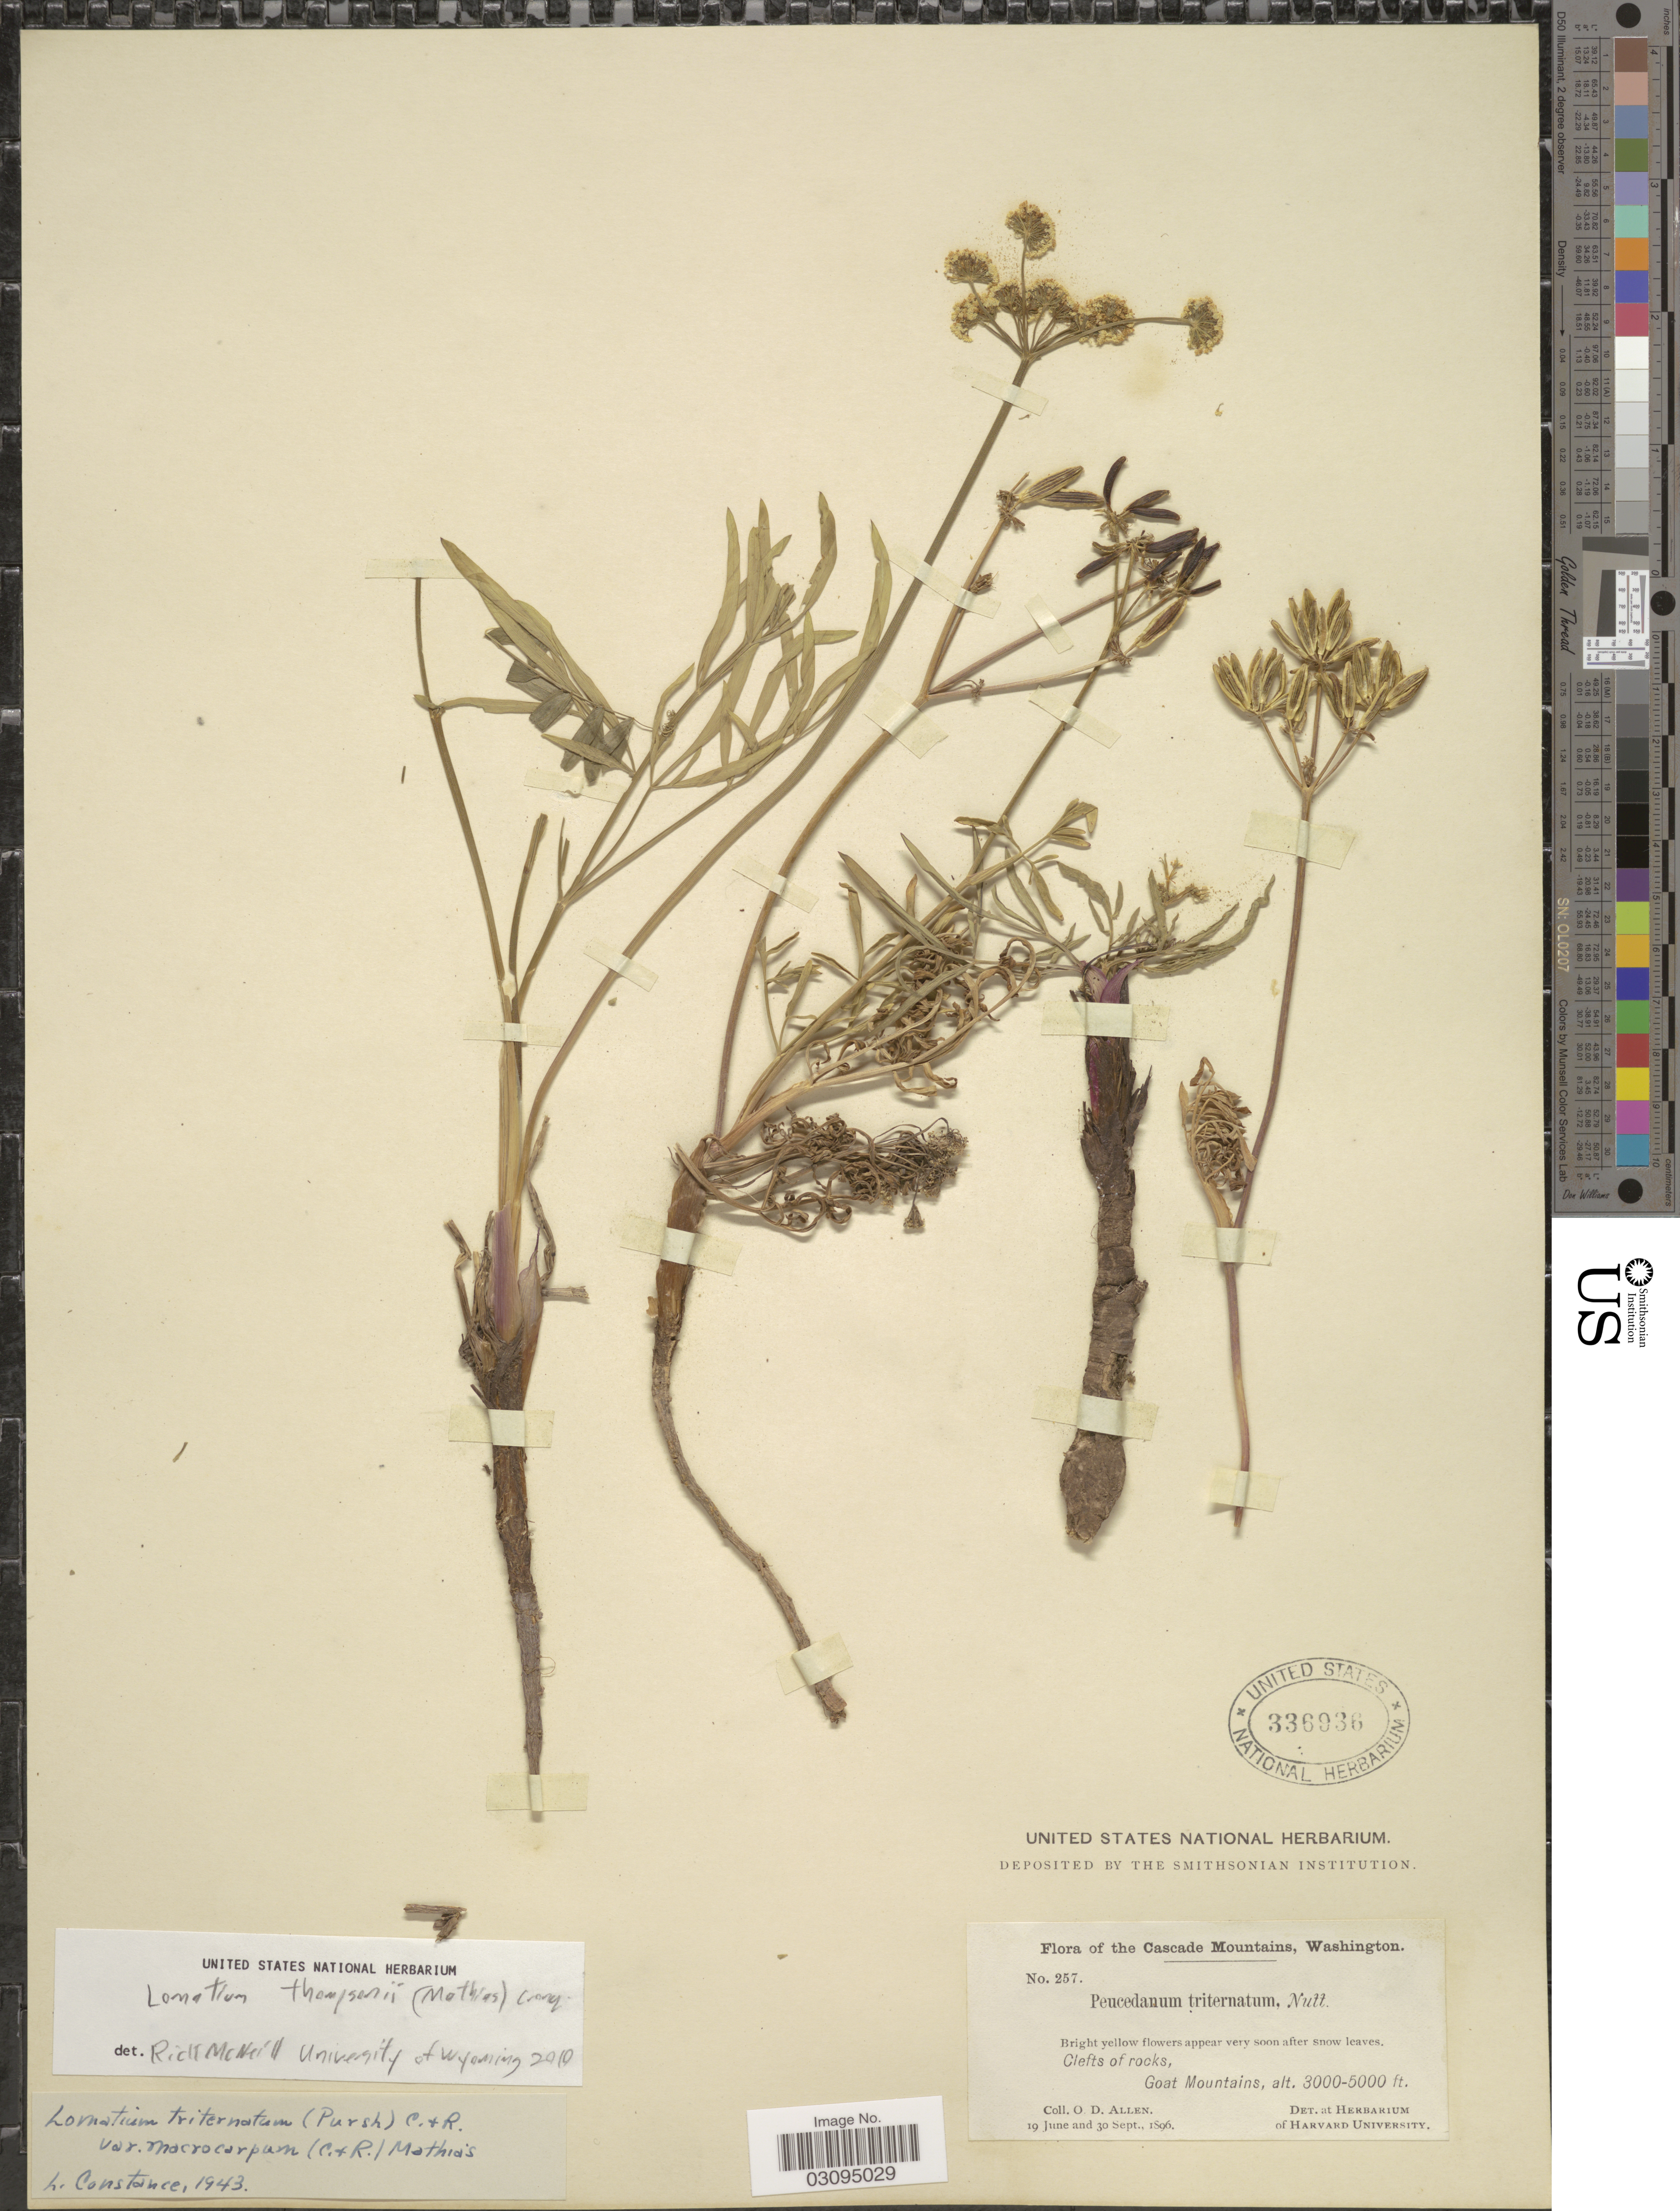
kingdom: Plantae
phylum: Tracheophyta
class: Magnoliopsida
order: Apiales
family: Apiaceae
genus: Lomatium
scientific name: Lomatium thompsonii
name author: (Mathias) Cronq.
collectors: O. D. Allen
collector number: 257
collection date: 1896-06-19/1896-09-30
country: United States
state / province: Washington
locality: Cascade Mountains, Goat Mountains.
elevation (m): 914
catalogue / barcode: US 336936